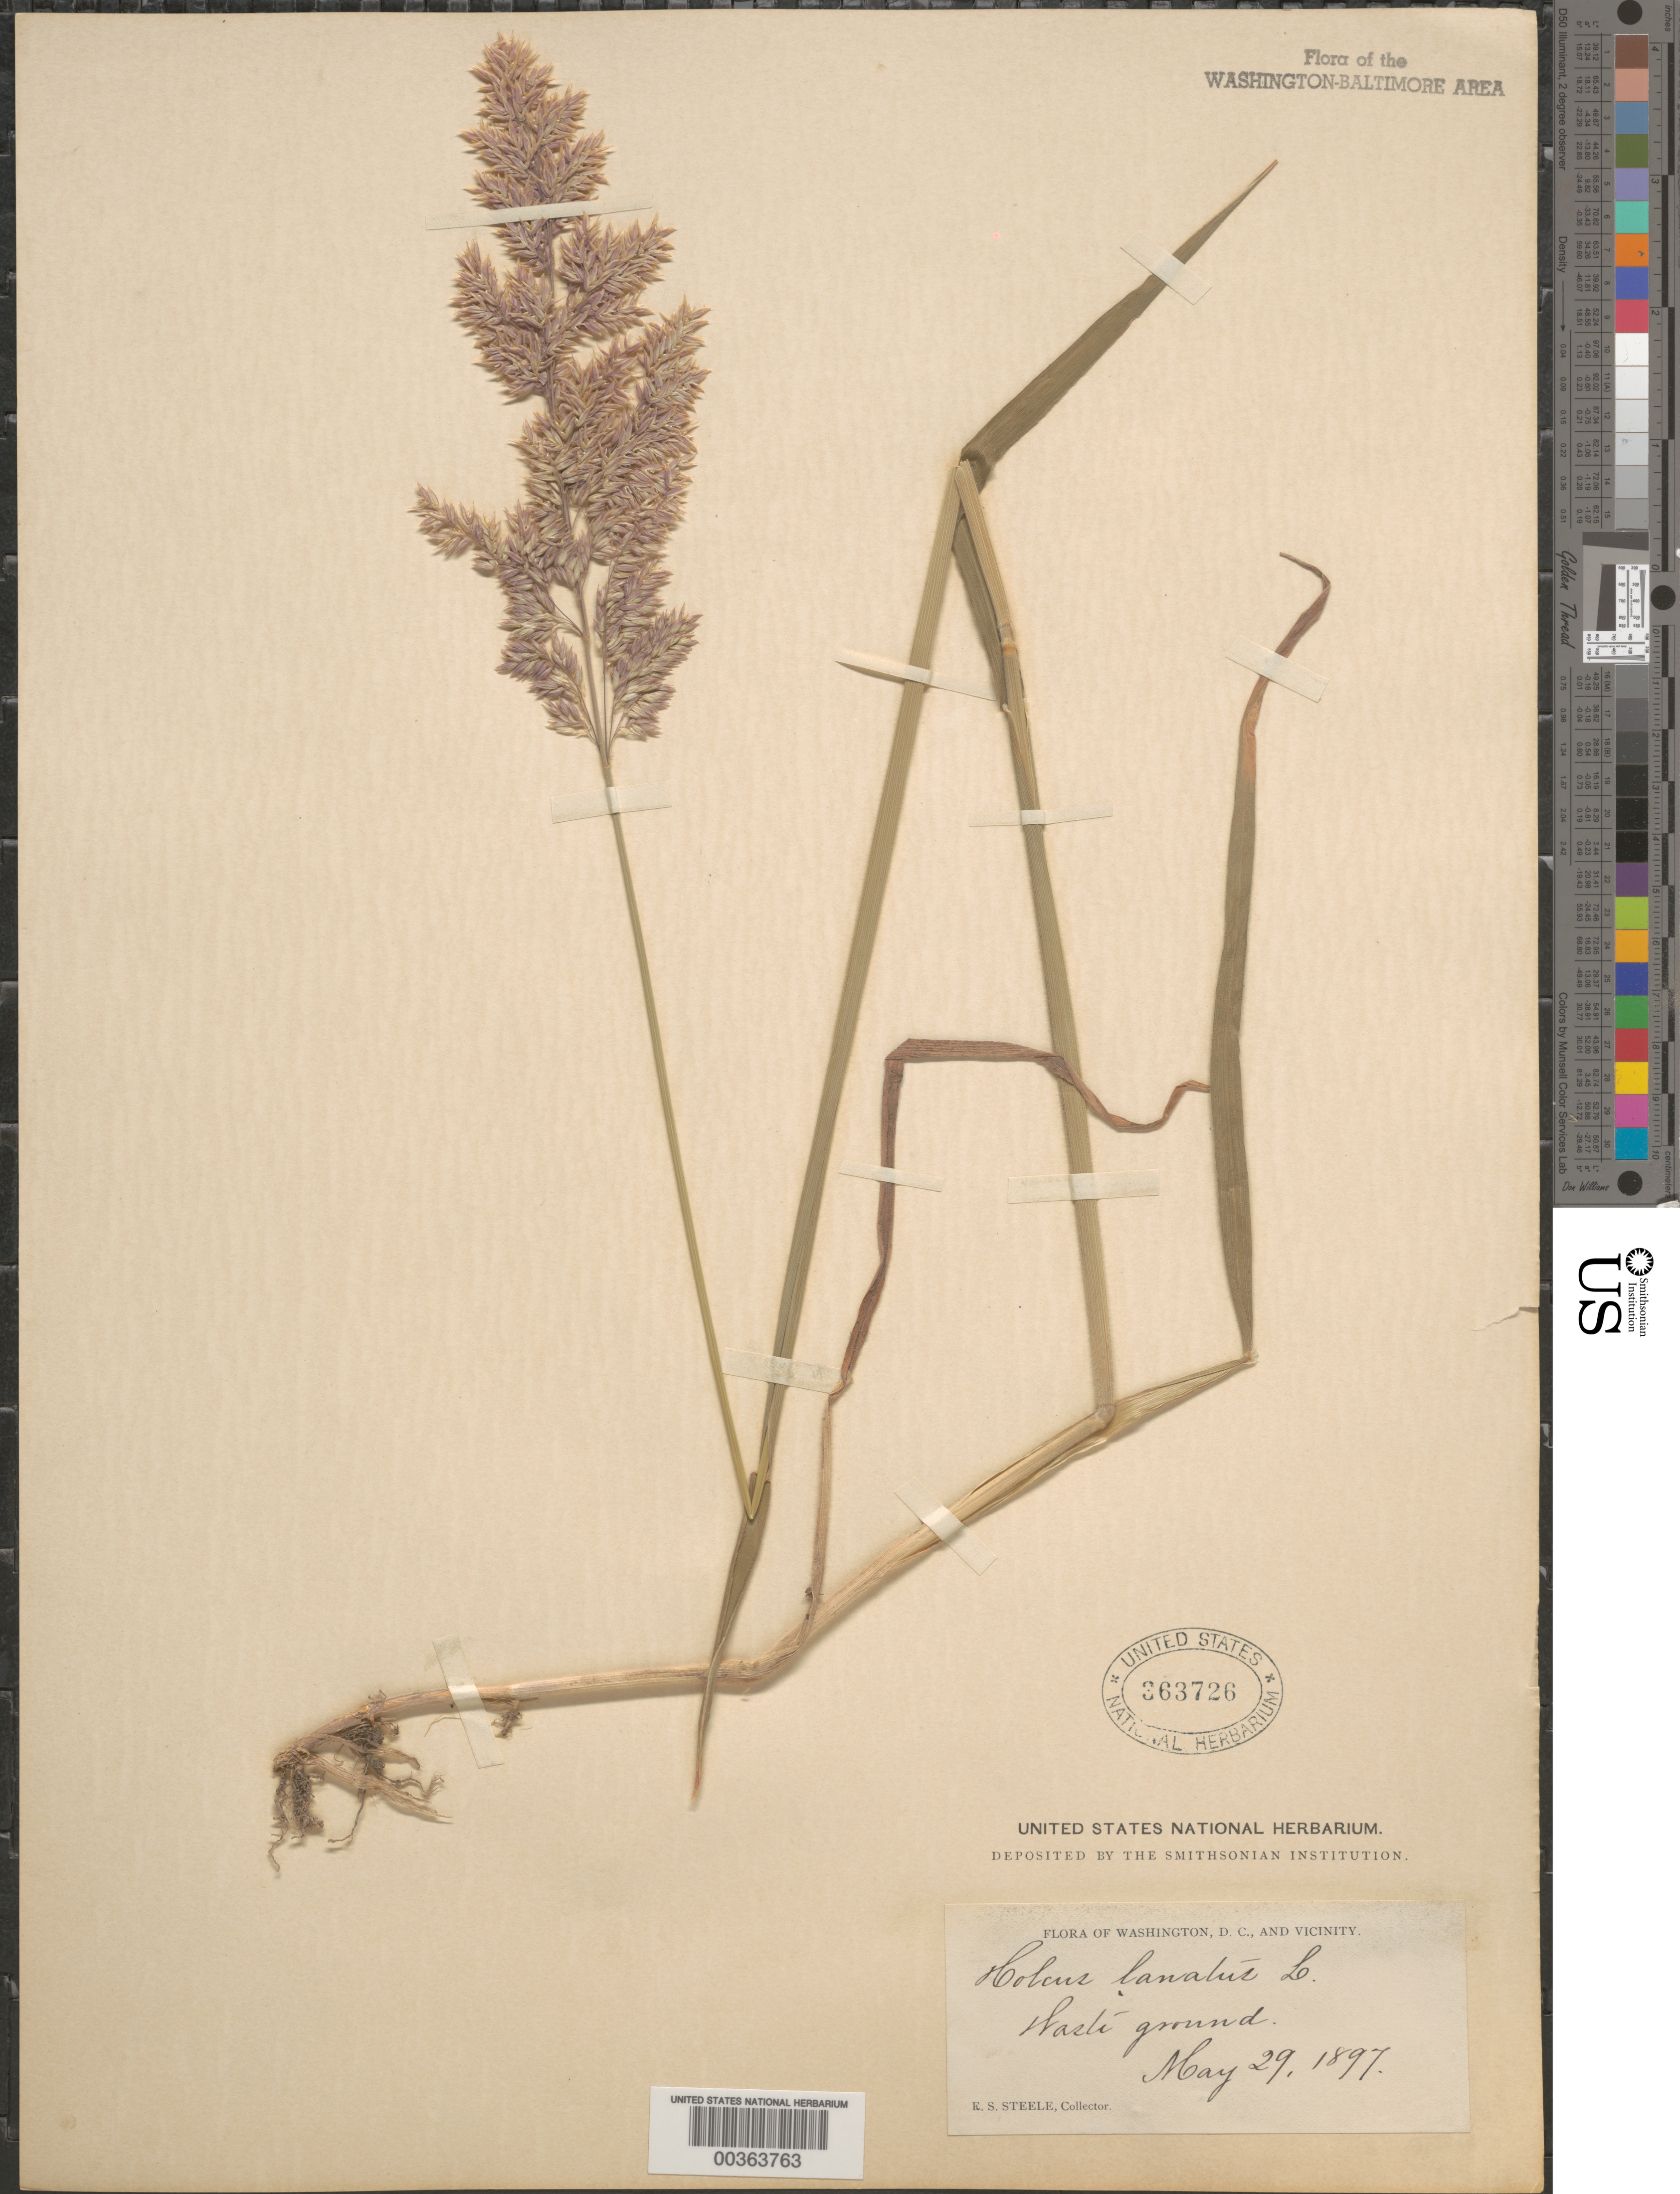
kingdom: Plantae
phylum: Tracheophyta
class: Liliopsida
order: Poales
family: Poaceae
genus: Holcus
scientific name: Holcus lanatus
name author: L.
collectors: E. Steele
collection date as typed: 29 May 1897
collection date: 1897-05-29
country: United States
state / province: District of Columbia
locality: Washington DC area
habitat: Waste ground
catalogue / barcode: US 363726